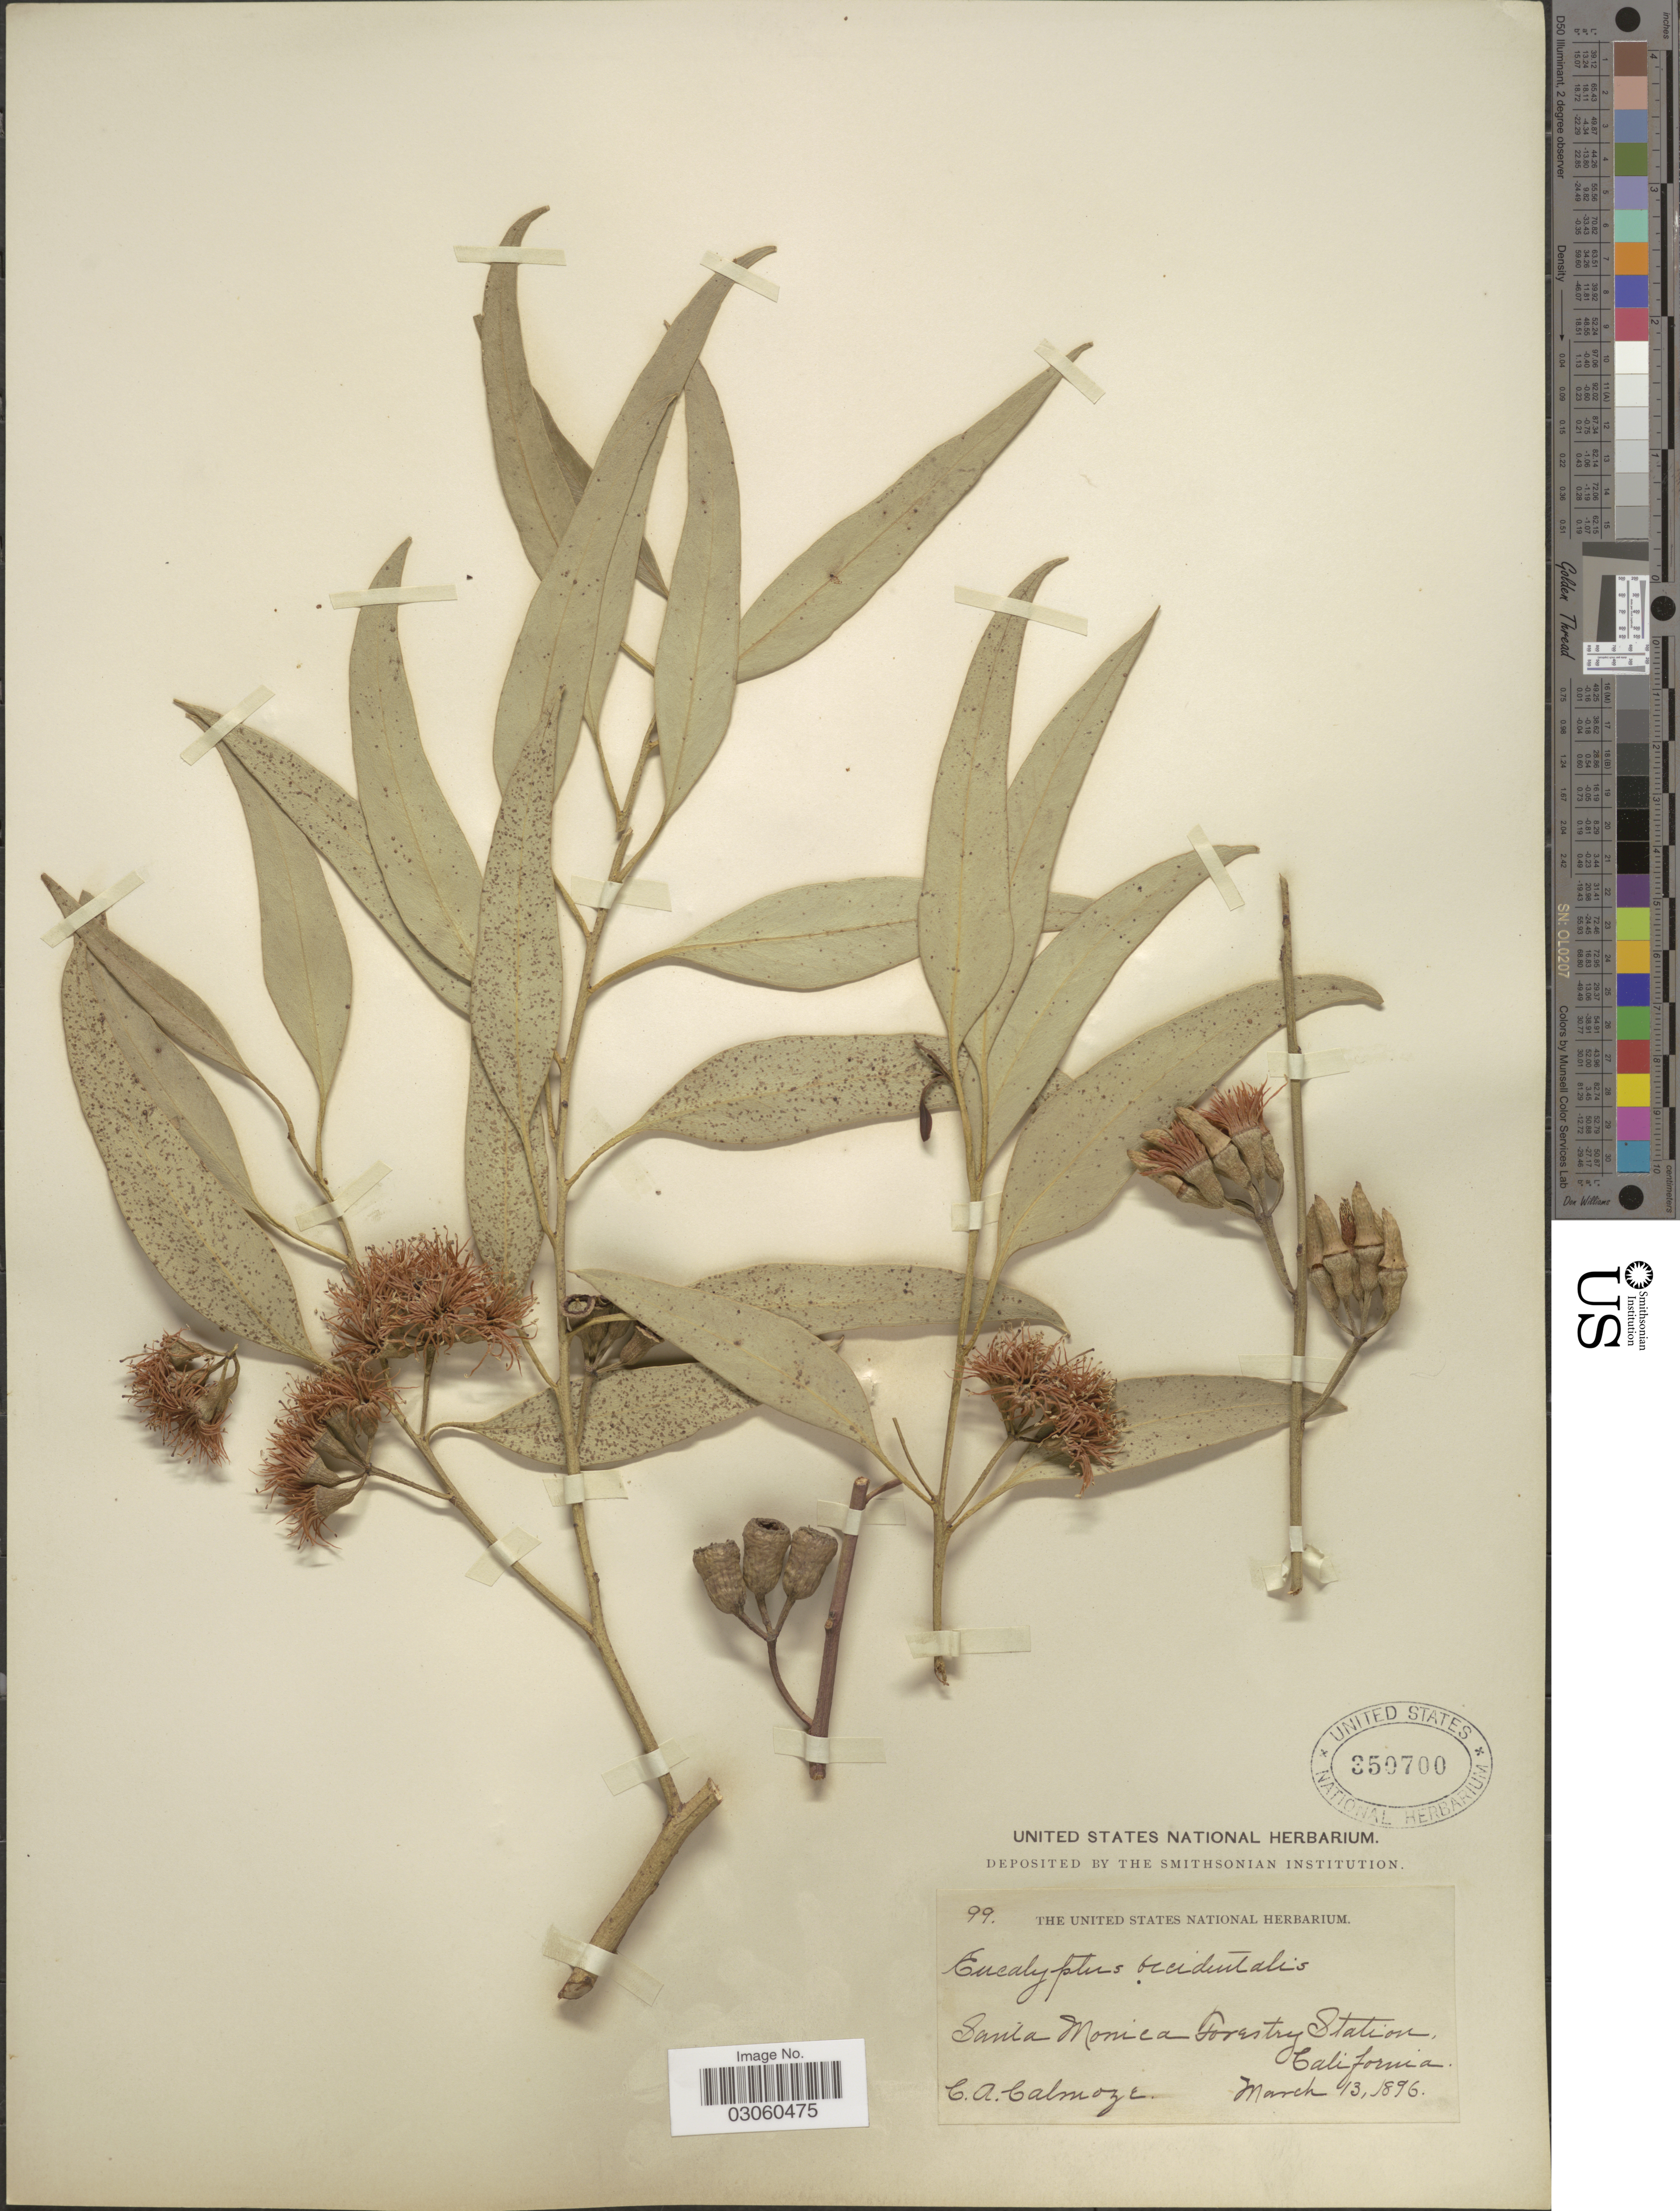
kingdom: Plantae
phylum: Tracheophyta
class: Magnoliopsida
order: Myrtales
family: Myrtaceae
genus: Eucalyptus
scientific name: Eucalyptus occidentalis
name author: Endl.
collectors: C.A. Calmoze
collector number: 99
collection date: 1896-03-13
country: United States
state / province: California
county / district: Los Angeles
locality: Santa Monica Forestry Station.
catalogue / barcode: US 350700